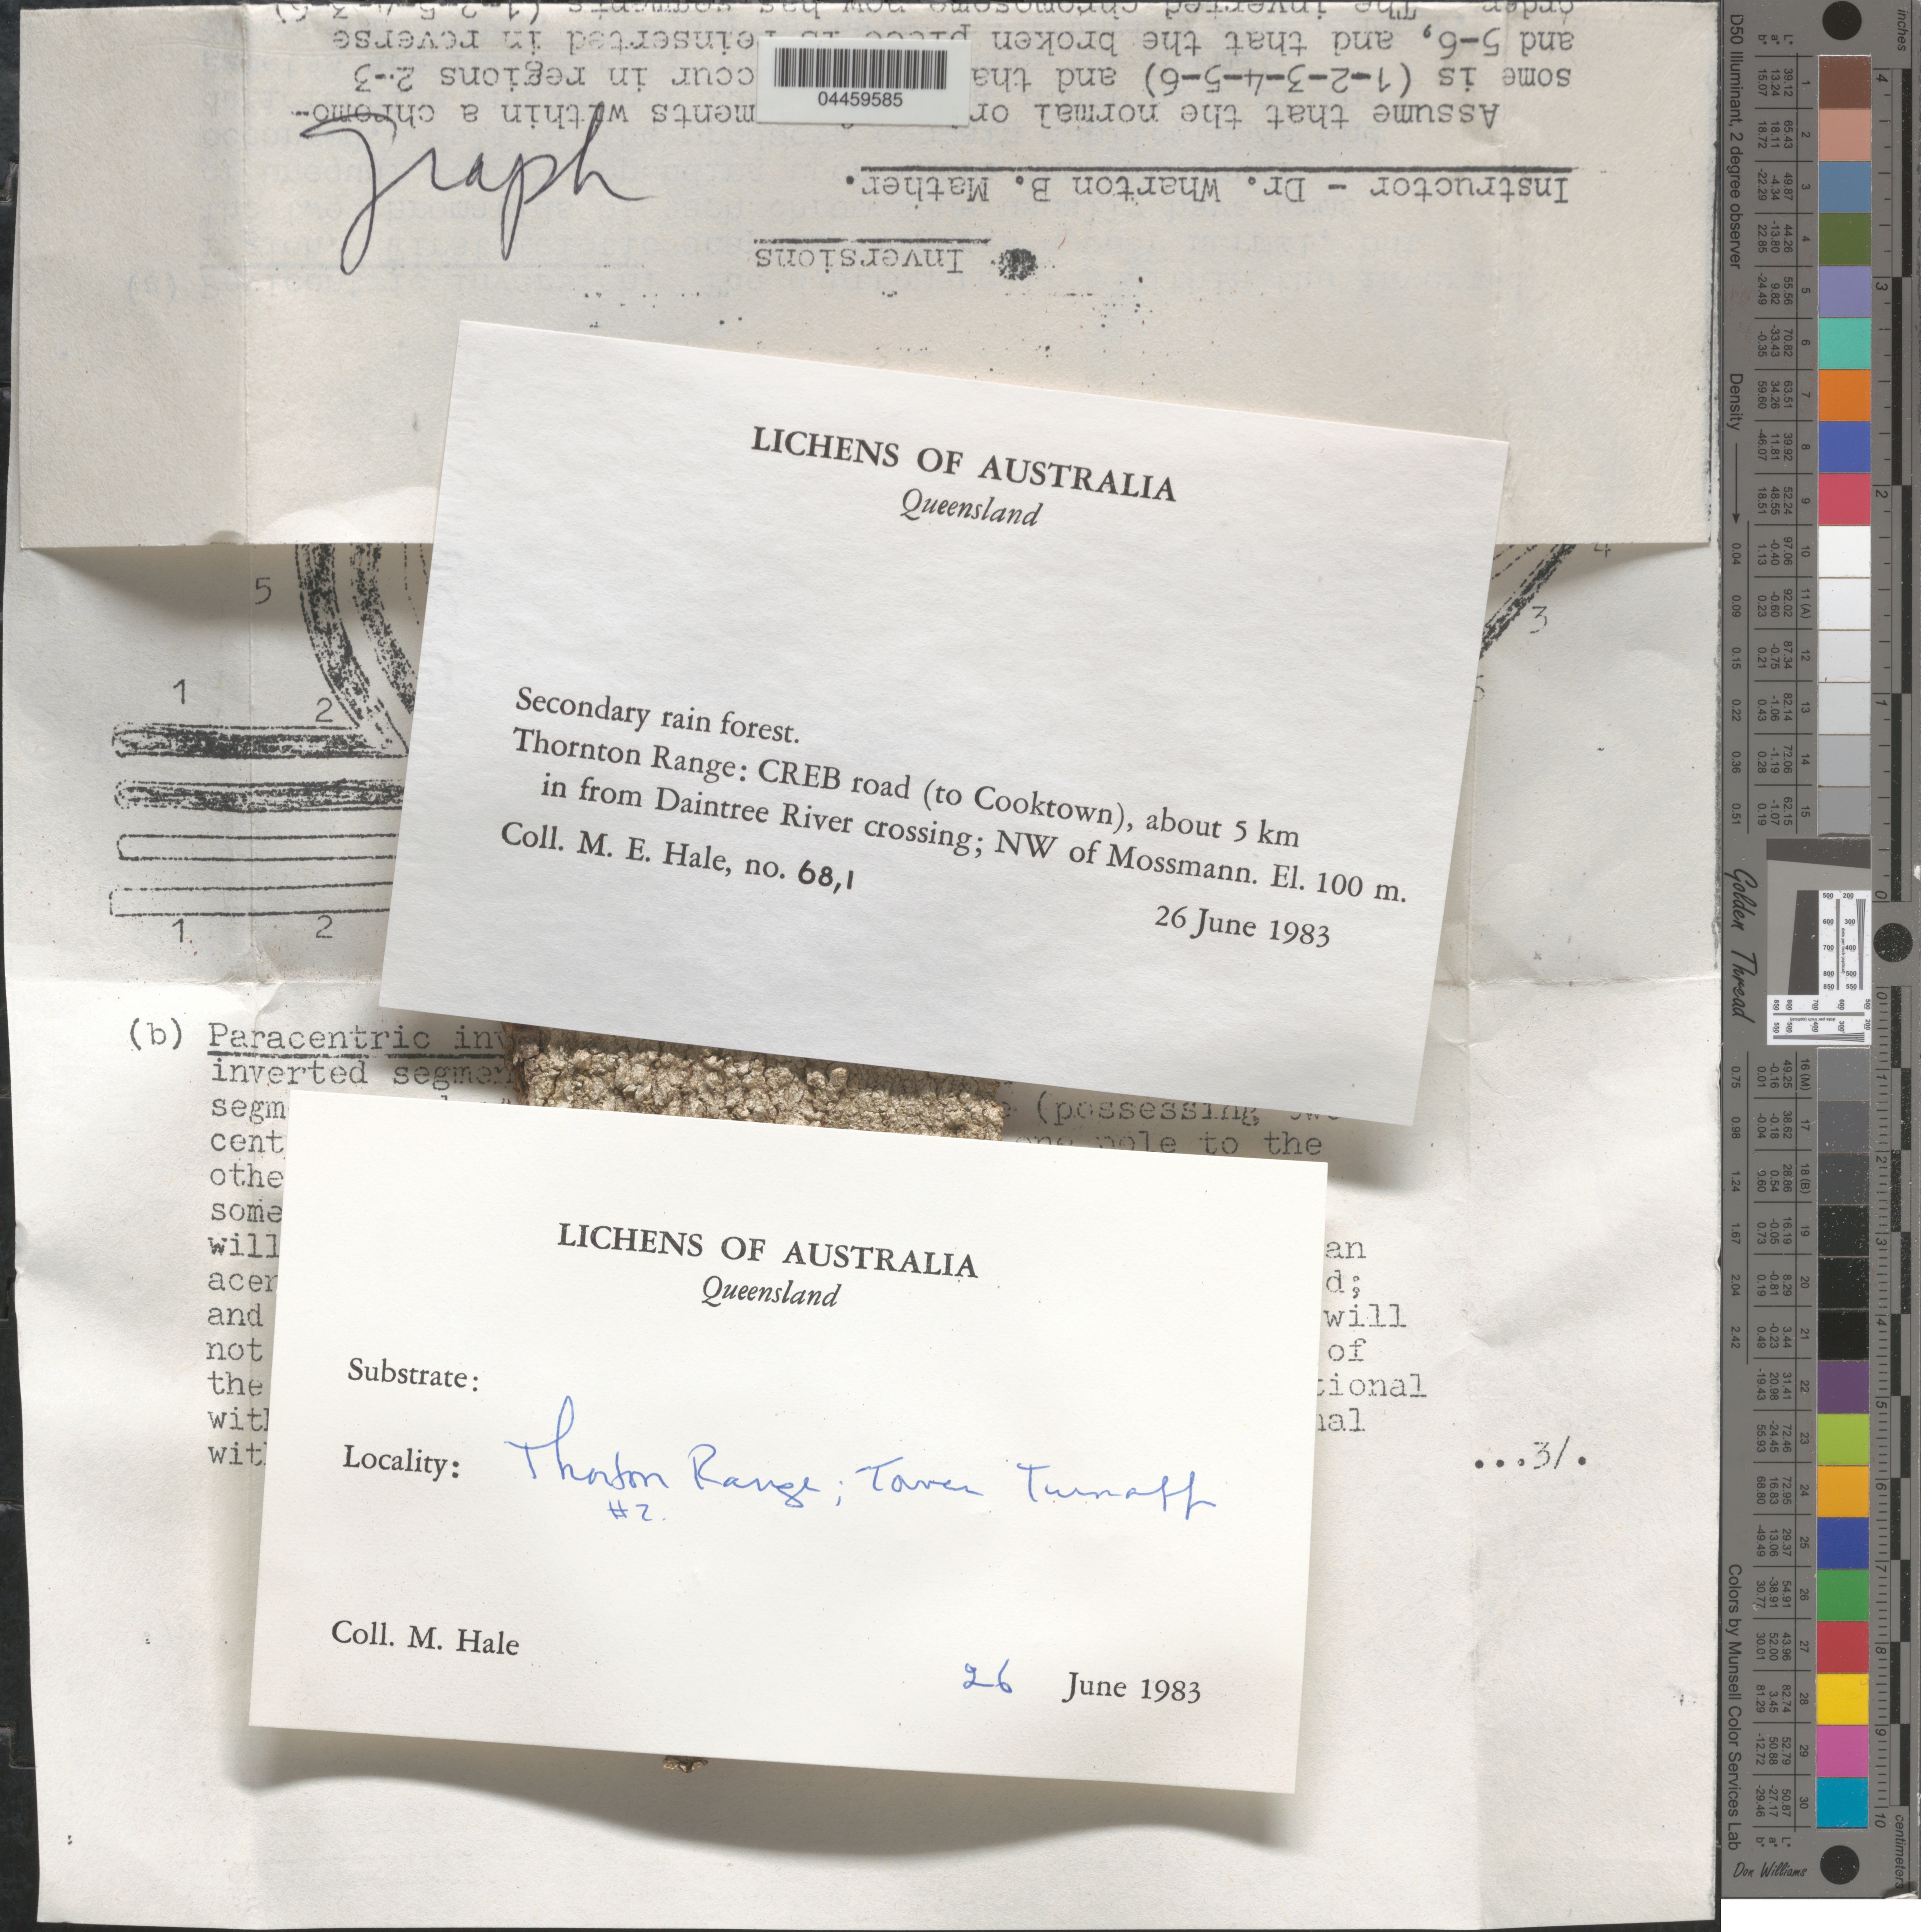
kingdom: Fungi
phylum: Ascomycota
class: Lecanoromycetes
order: Ostropales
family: Graphidaceae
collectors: M. Hale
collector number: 681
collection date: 1983-06-26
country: Australia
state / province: Queensland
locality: Thornton Range: CREBroad (to Cooktown), about 5 km in from Daintree River crossing; NW of Mossman.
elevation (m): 100